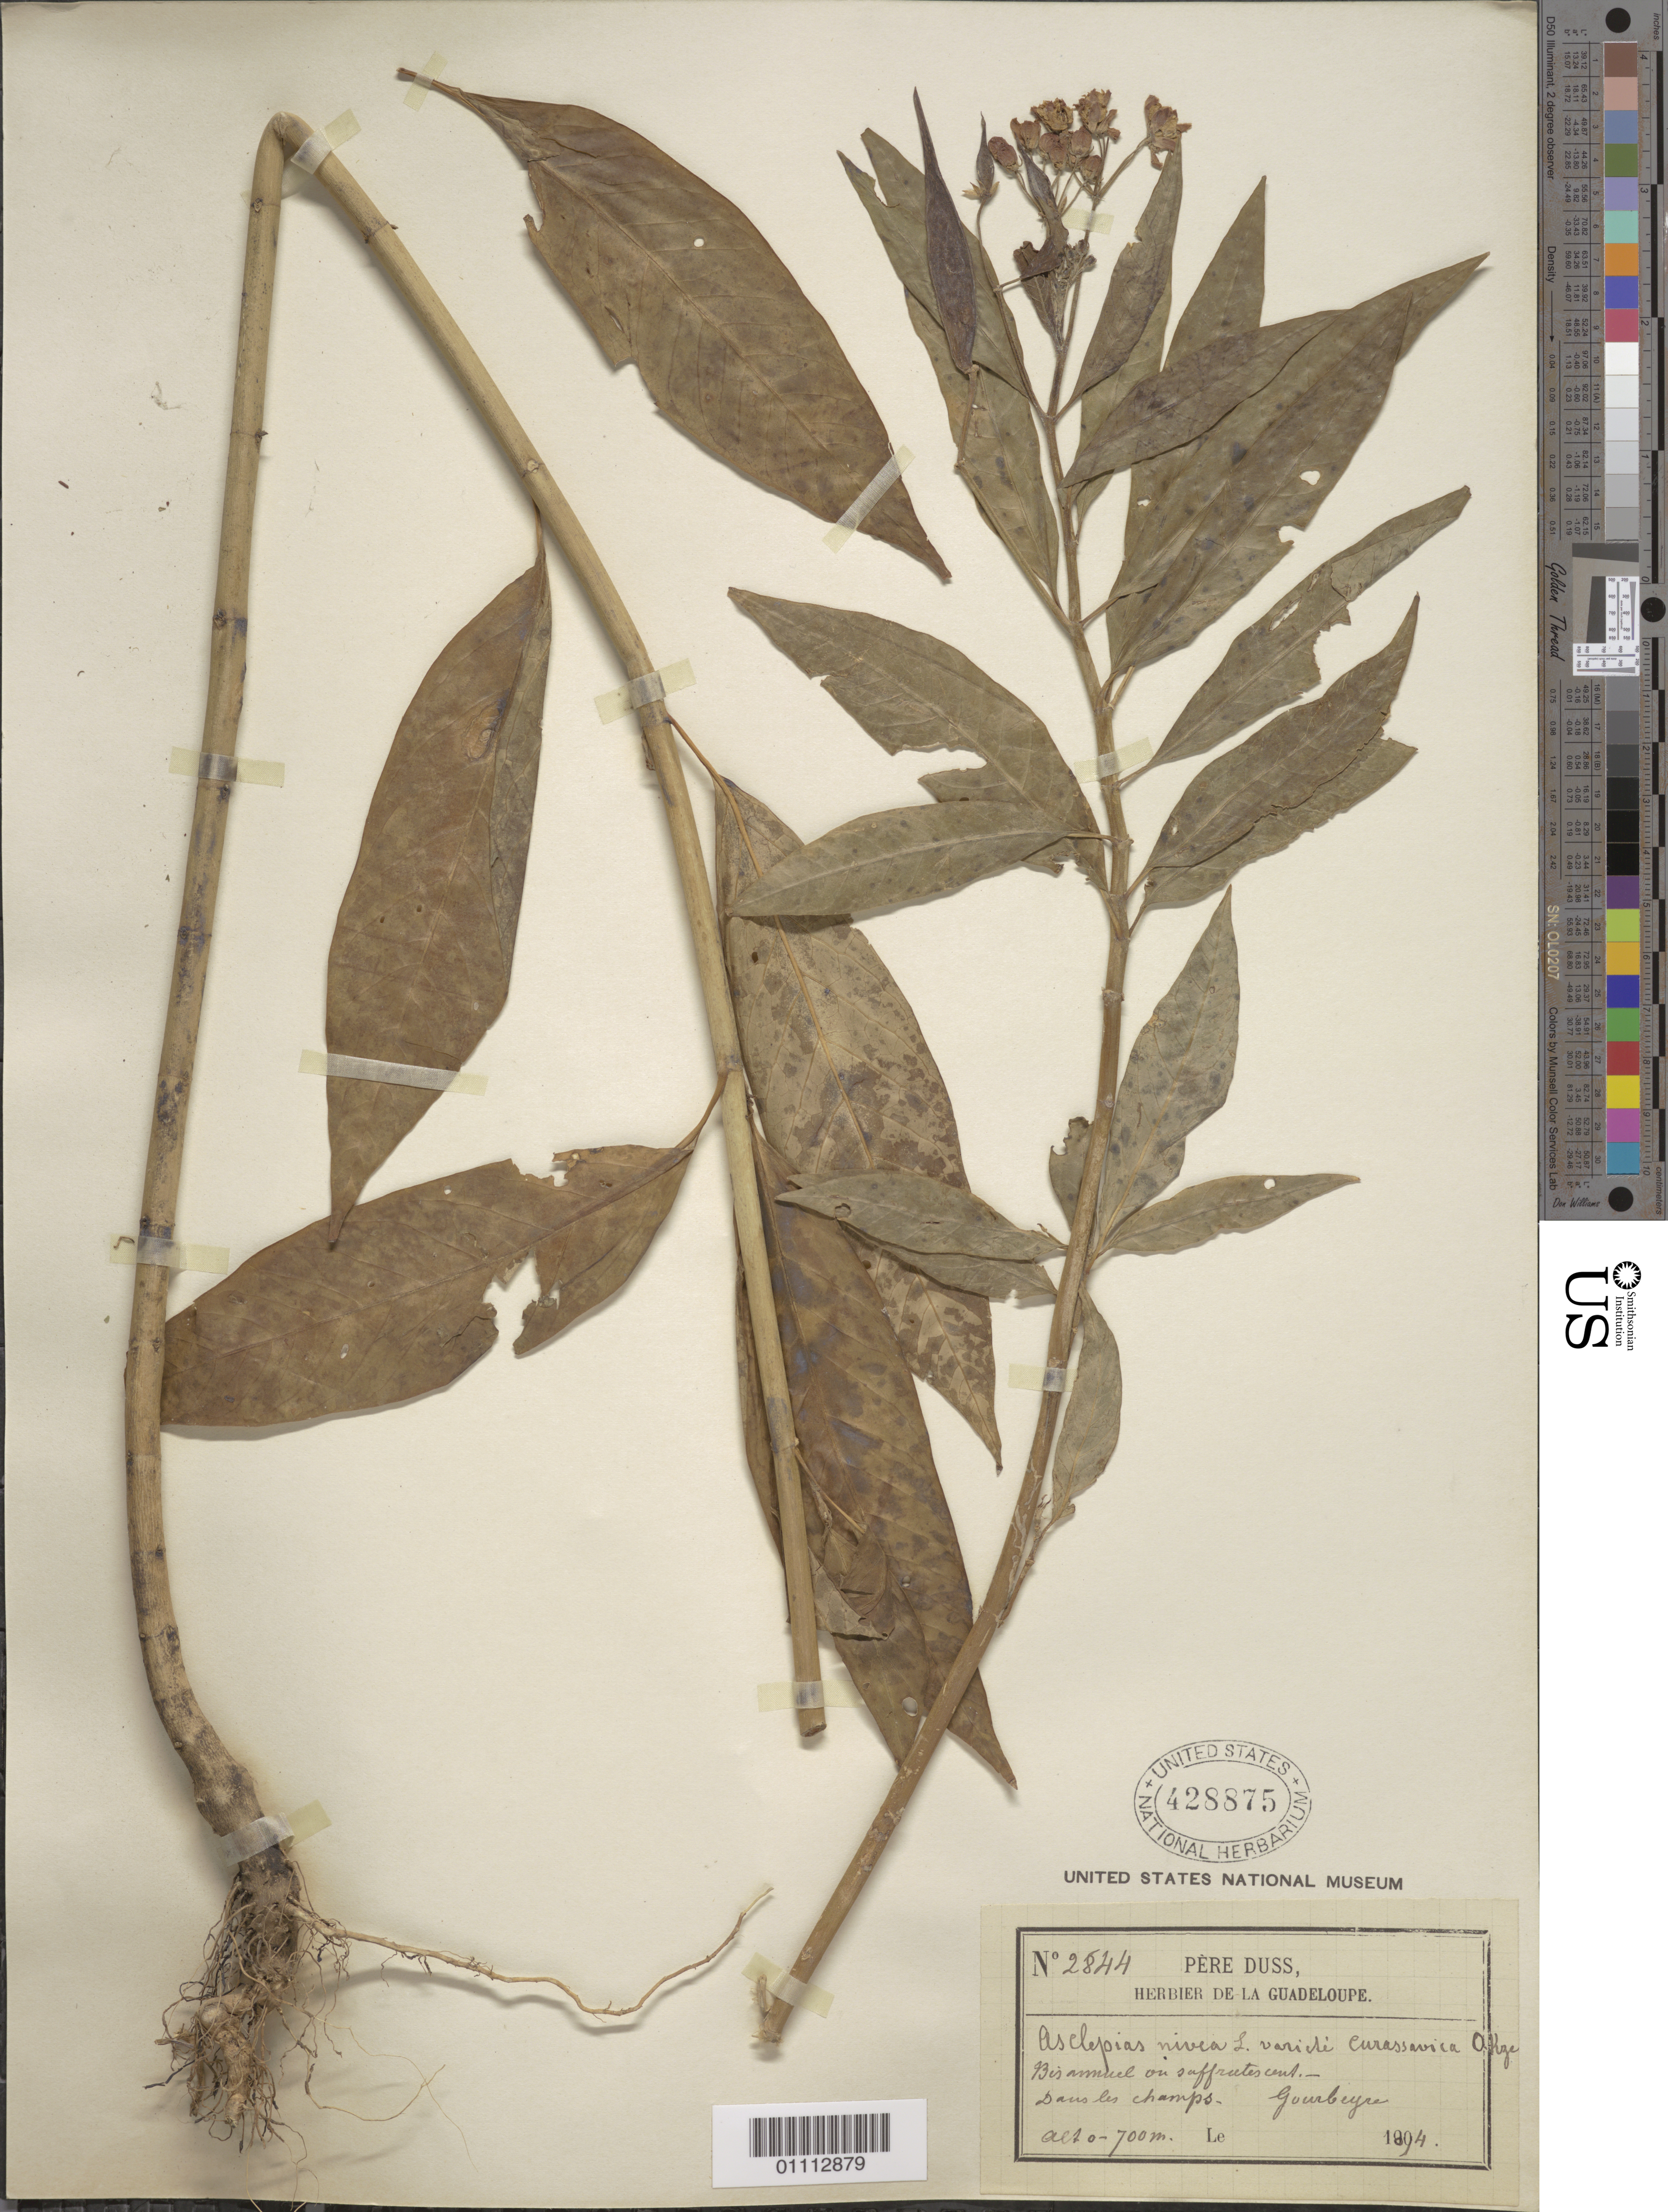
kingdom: Plantae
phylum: Tracheophyta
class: Magnoliopsida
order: Gentianales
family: Apocynaceae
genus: Asclepias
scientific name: Asclepias curassavica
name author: L.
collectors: Père Duss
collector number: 2844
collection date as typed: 1904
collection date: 1904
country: Guadeloupe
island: Basse Terre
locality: Gourbeyre. Sous les champs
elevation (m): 700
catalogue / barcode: US 428875